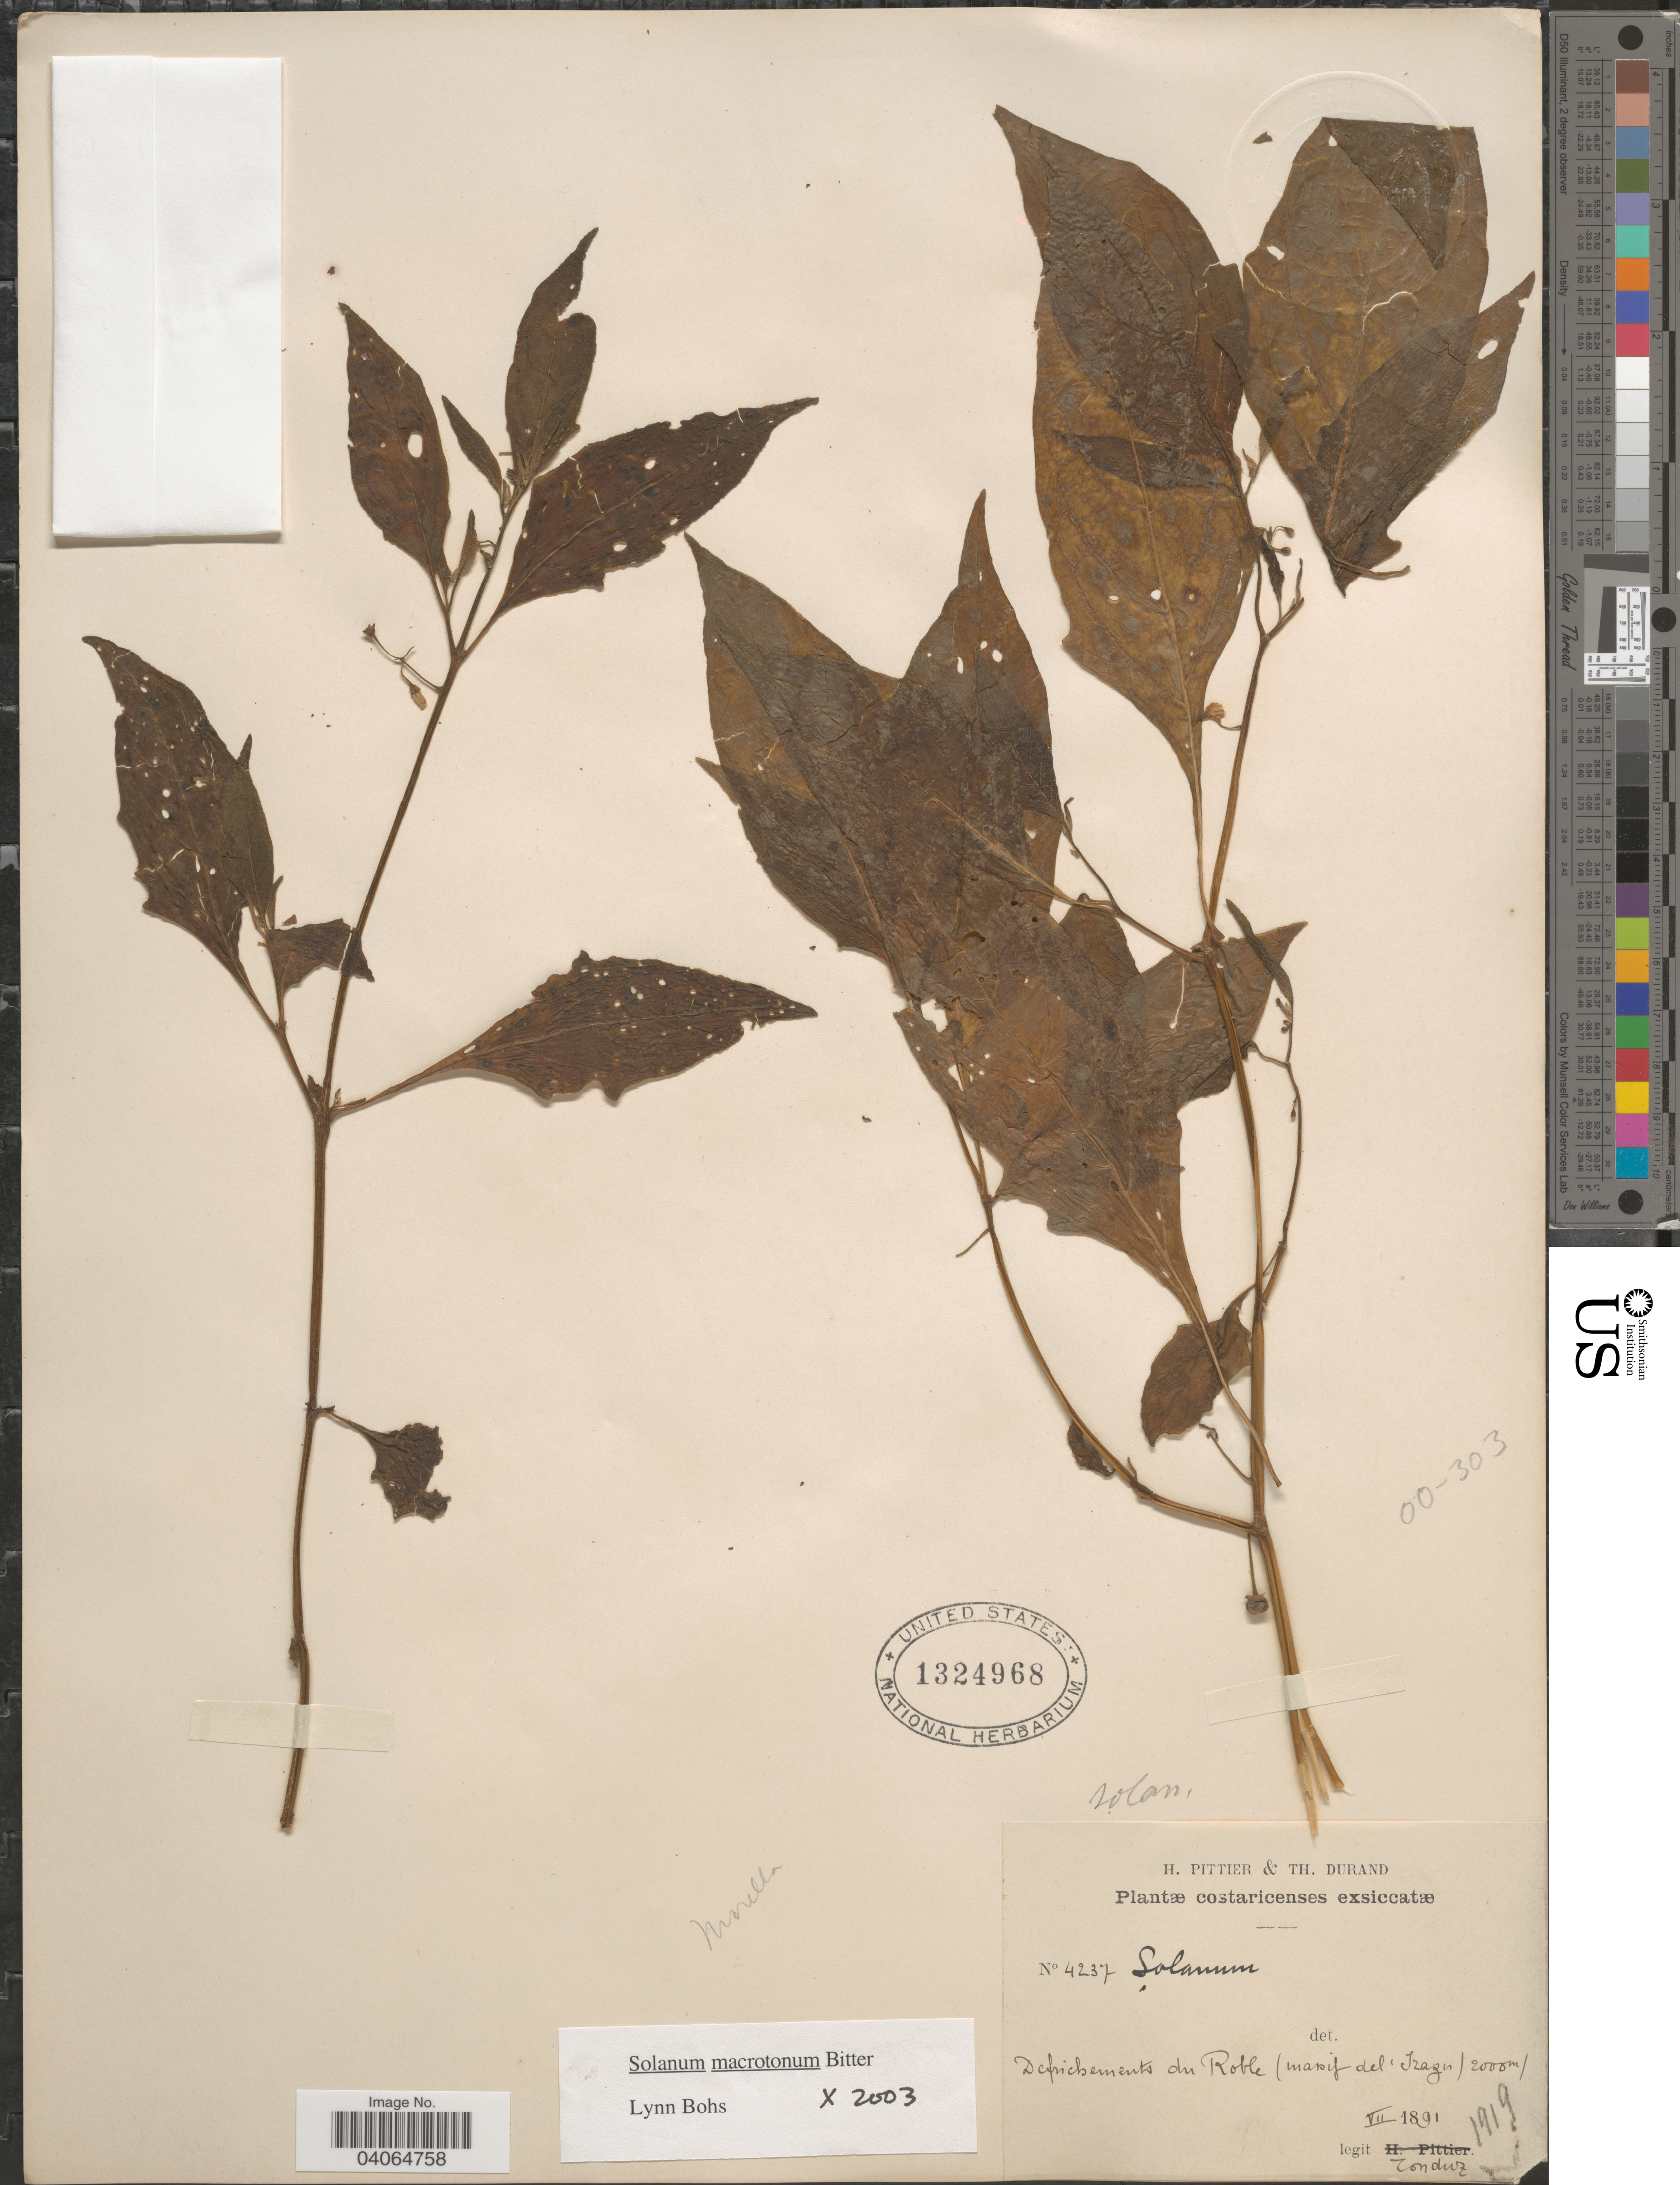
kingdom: Plantae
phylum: Tracheophyta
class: Magnoliopsida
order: Solanales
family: Solanaceae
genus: Solanum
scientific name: Solanum macrotonum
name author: Bitter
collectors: Tonduz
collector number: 4237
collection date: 1891-07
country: Costa Rica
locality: Defrichements du Roble (massif del' Irazu).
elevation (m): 2000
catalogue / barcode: US 1324968